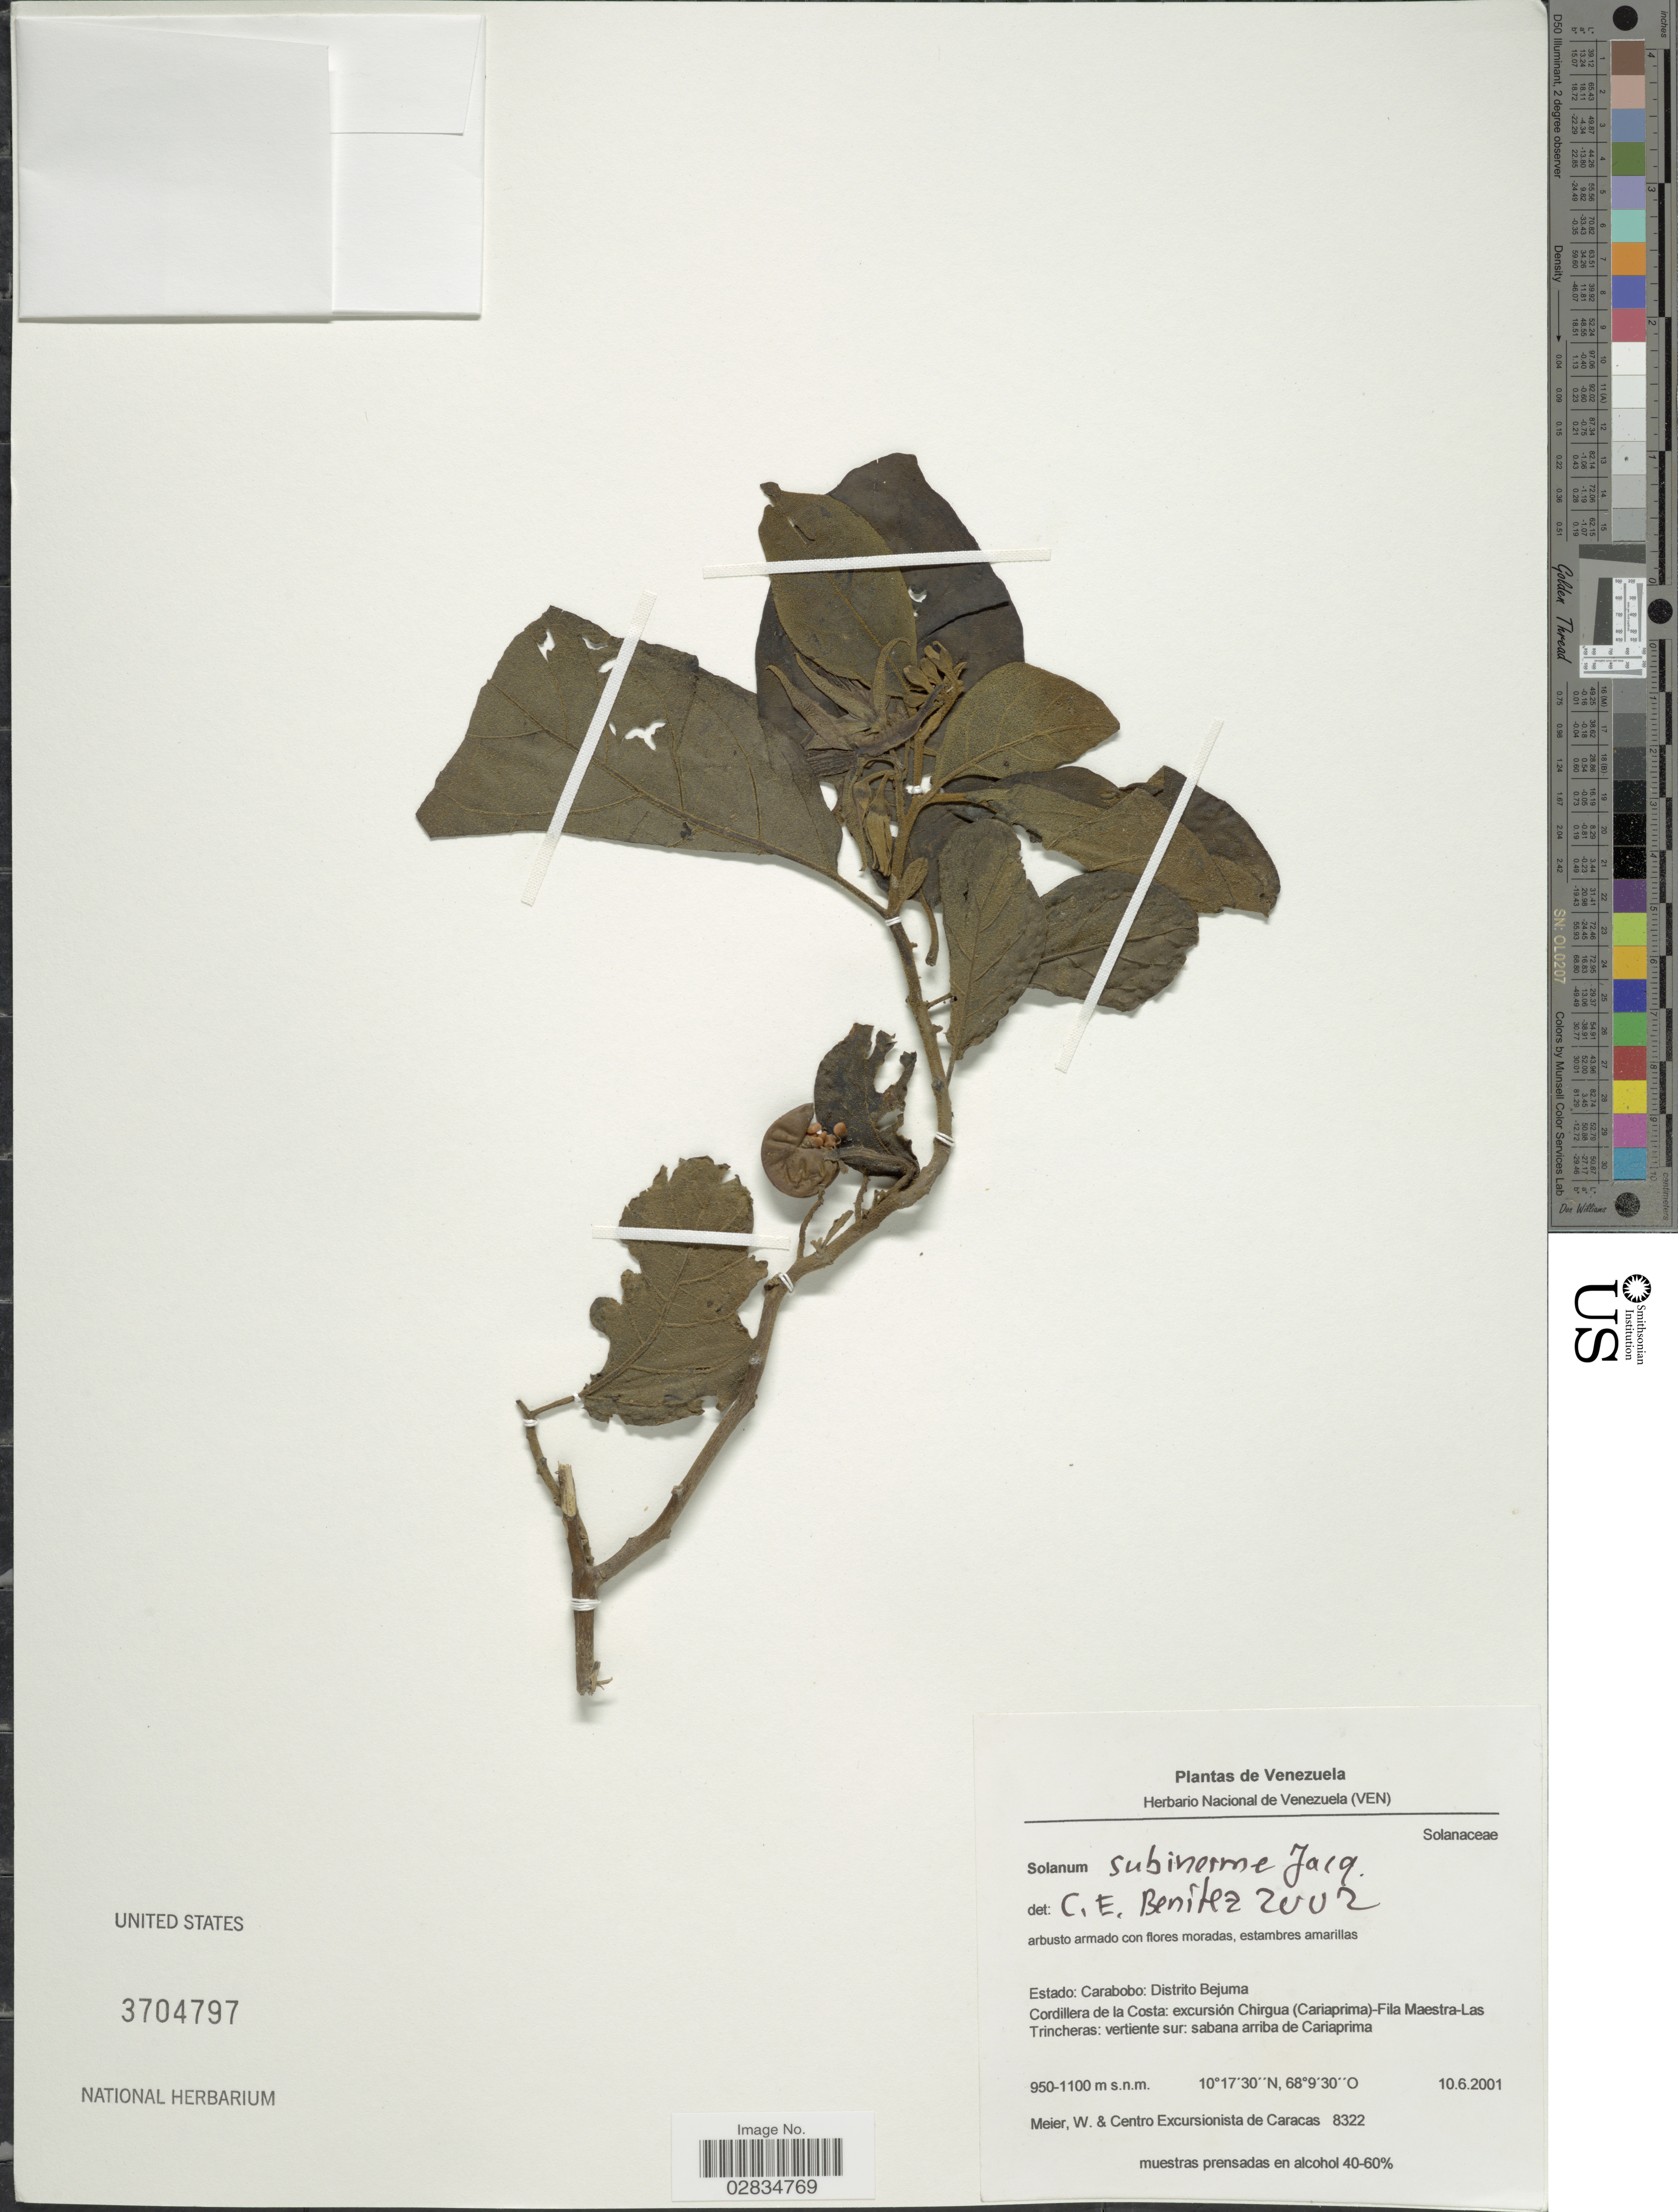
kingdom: Plantae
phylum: Tracheophyta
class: Magnoliopsida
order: Solanales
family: Solanaceae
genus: Solanum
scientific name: Solanum subinerme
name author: Jacq.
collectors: W. Meier & Centro Excurs. Caracas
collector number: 8322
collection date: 2001-06-10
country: Venezuela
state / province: Carabobo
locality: Distrito Bejuma, Cordillera de la Costa: excursión Chirgua (Cariaprima)-Fila Maestra-Las Trincheras: vertiente sur: sabana arriba de Cariaprima.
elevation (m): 950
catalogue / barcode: US 3704797